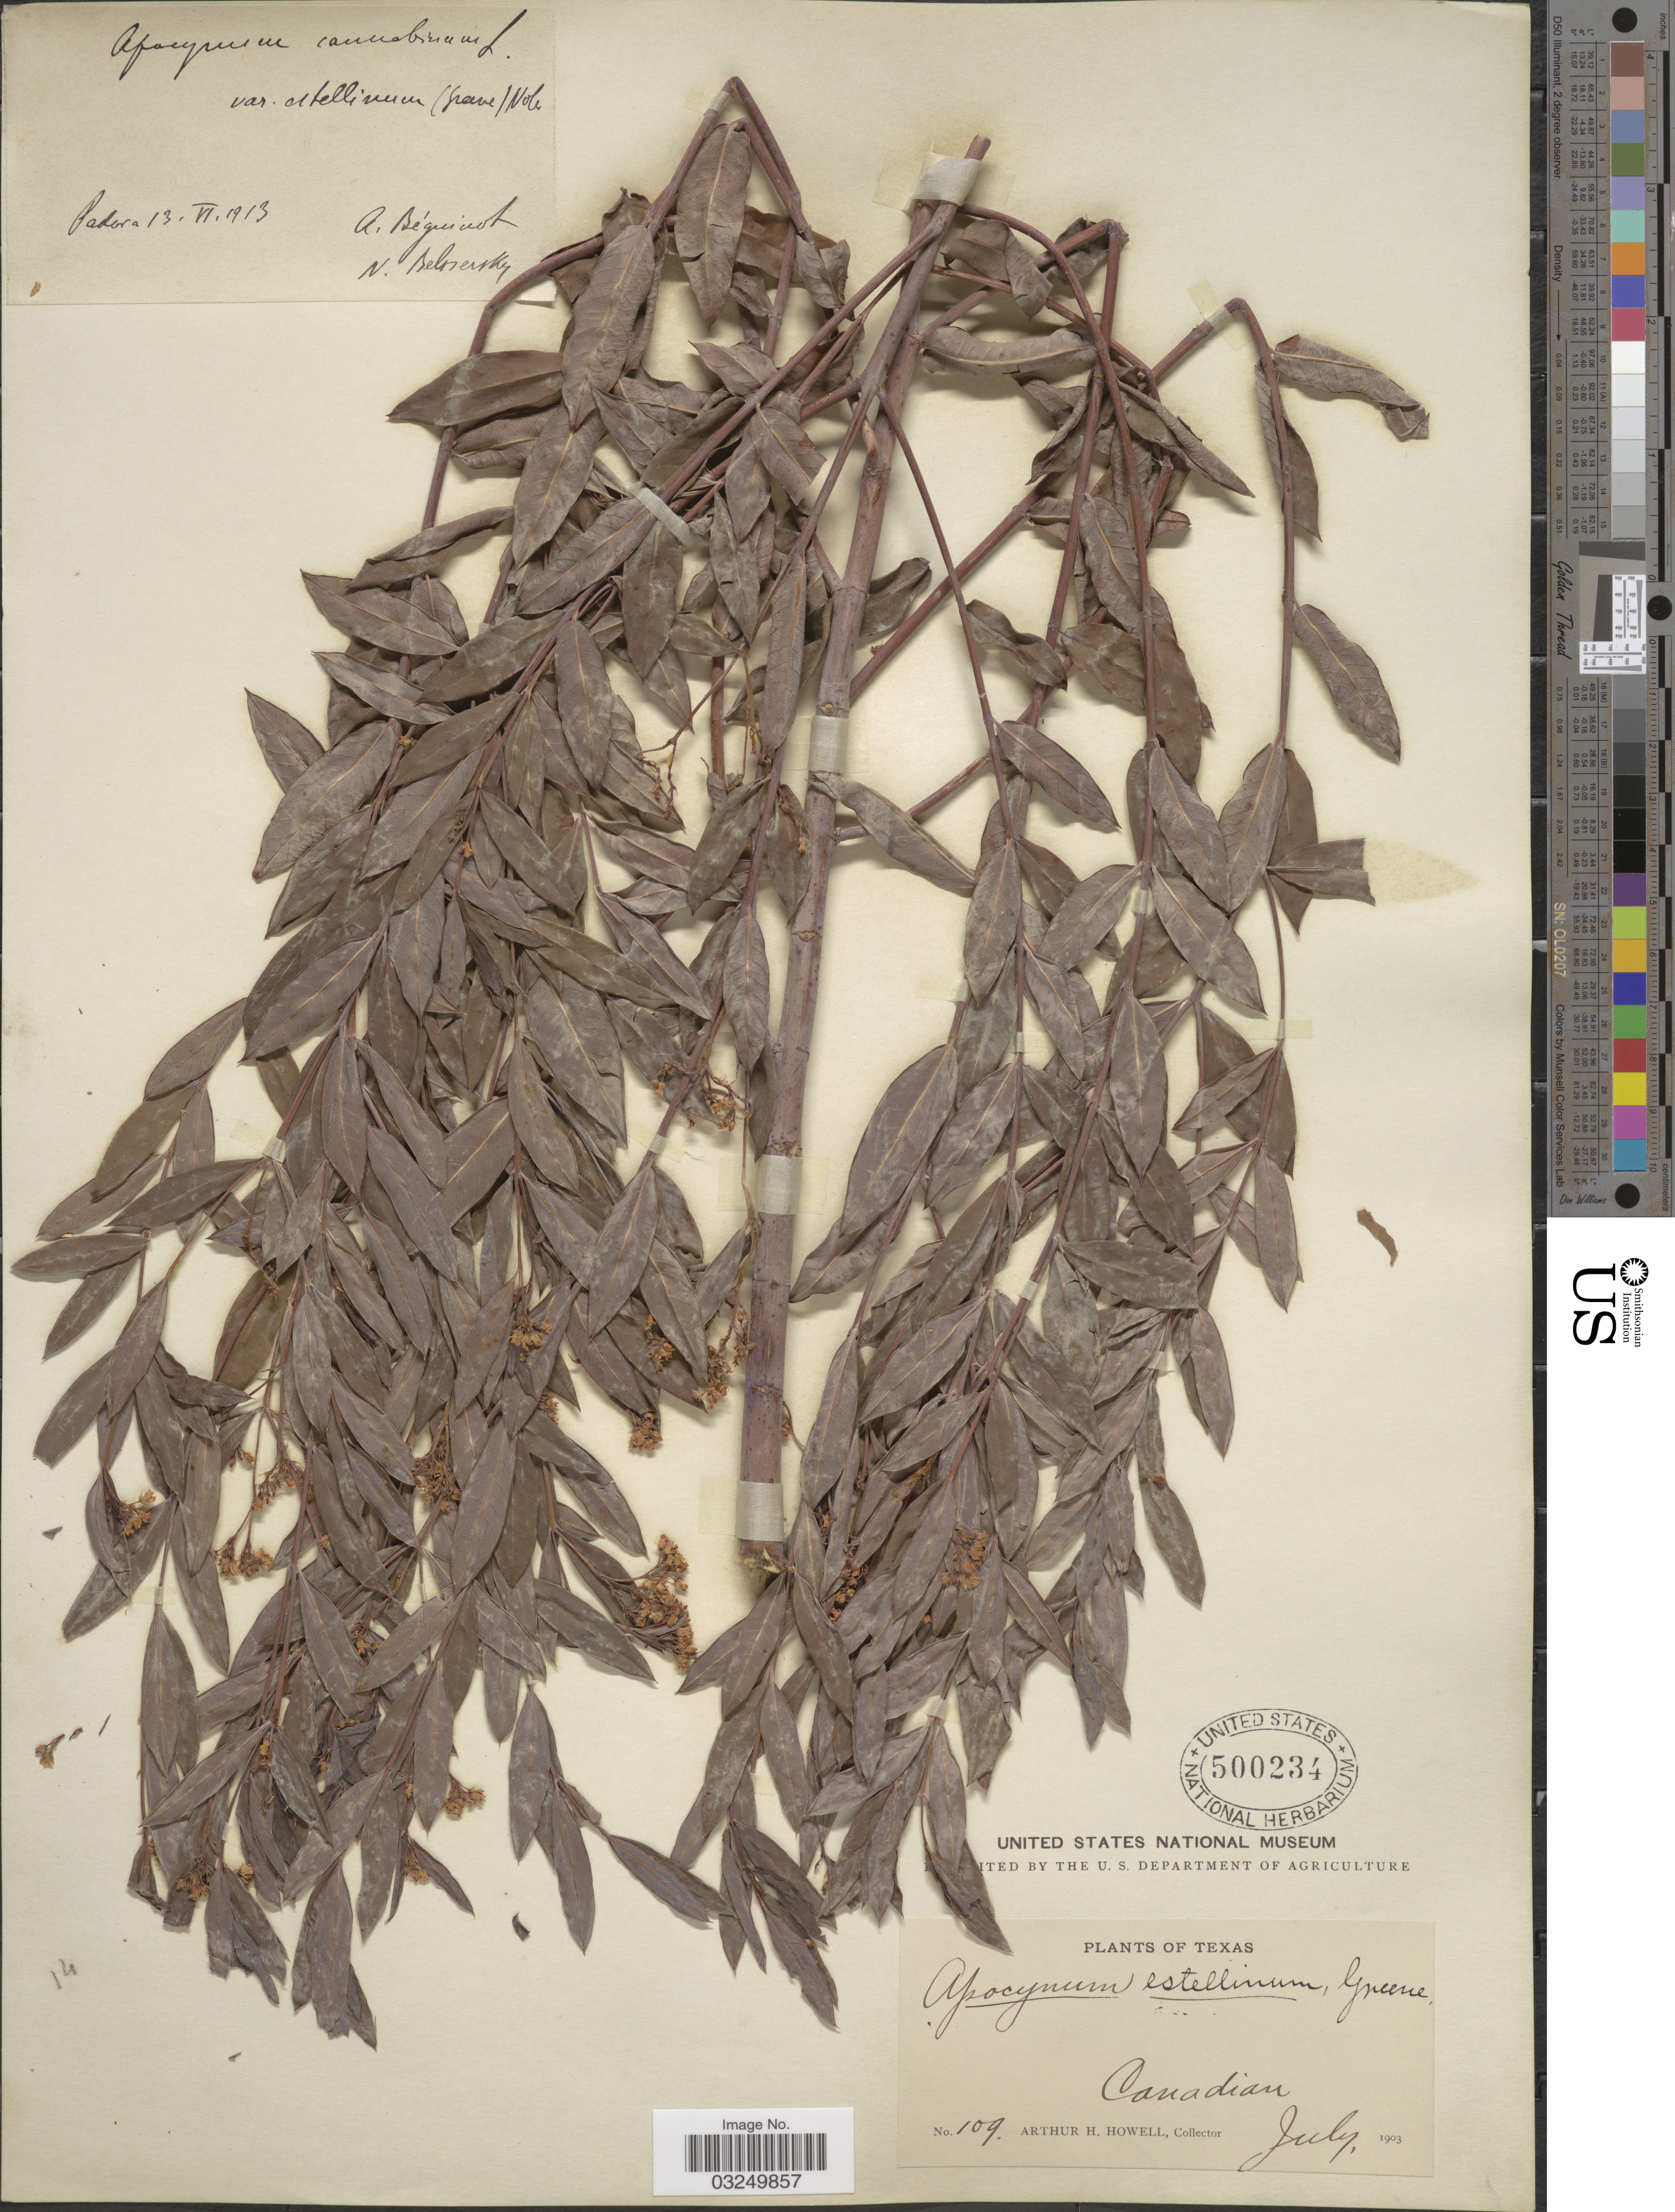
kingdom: Plantae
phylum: Tracheophyta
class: Magnoliopsida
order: Gentianales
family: Apocynaceae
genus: Apocynum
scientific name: Apocynum estellinum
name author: Greene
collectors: A. H. Howell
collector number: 109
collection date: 1903-07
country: United States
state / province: Texas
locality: Canadian.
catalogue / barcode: US 500234